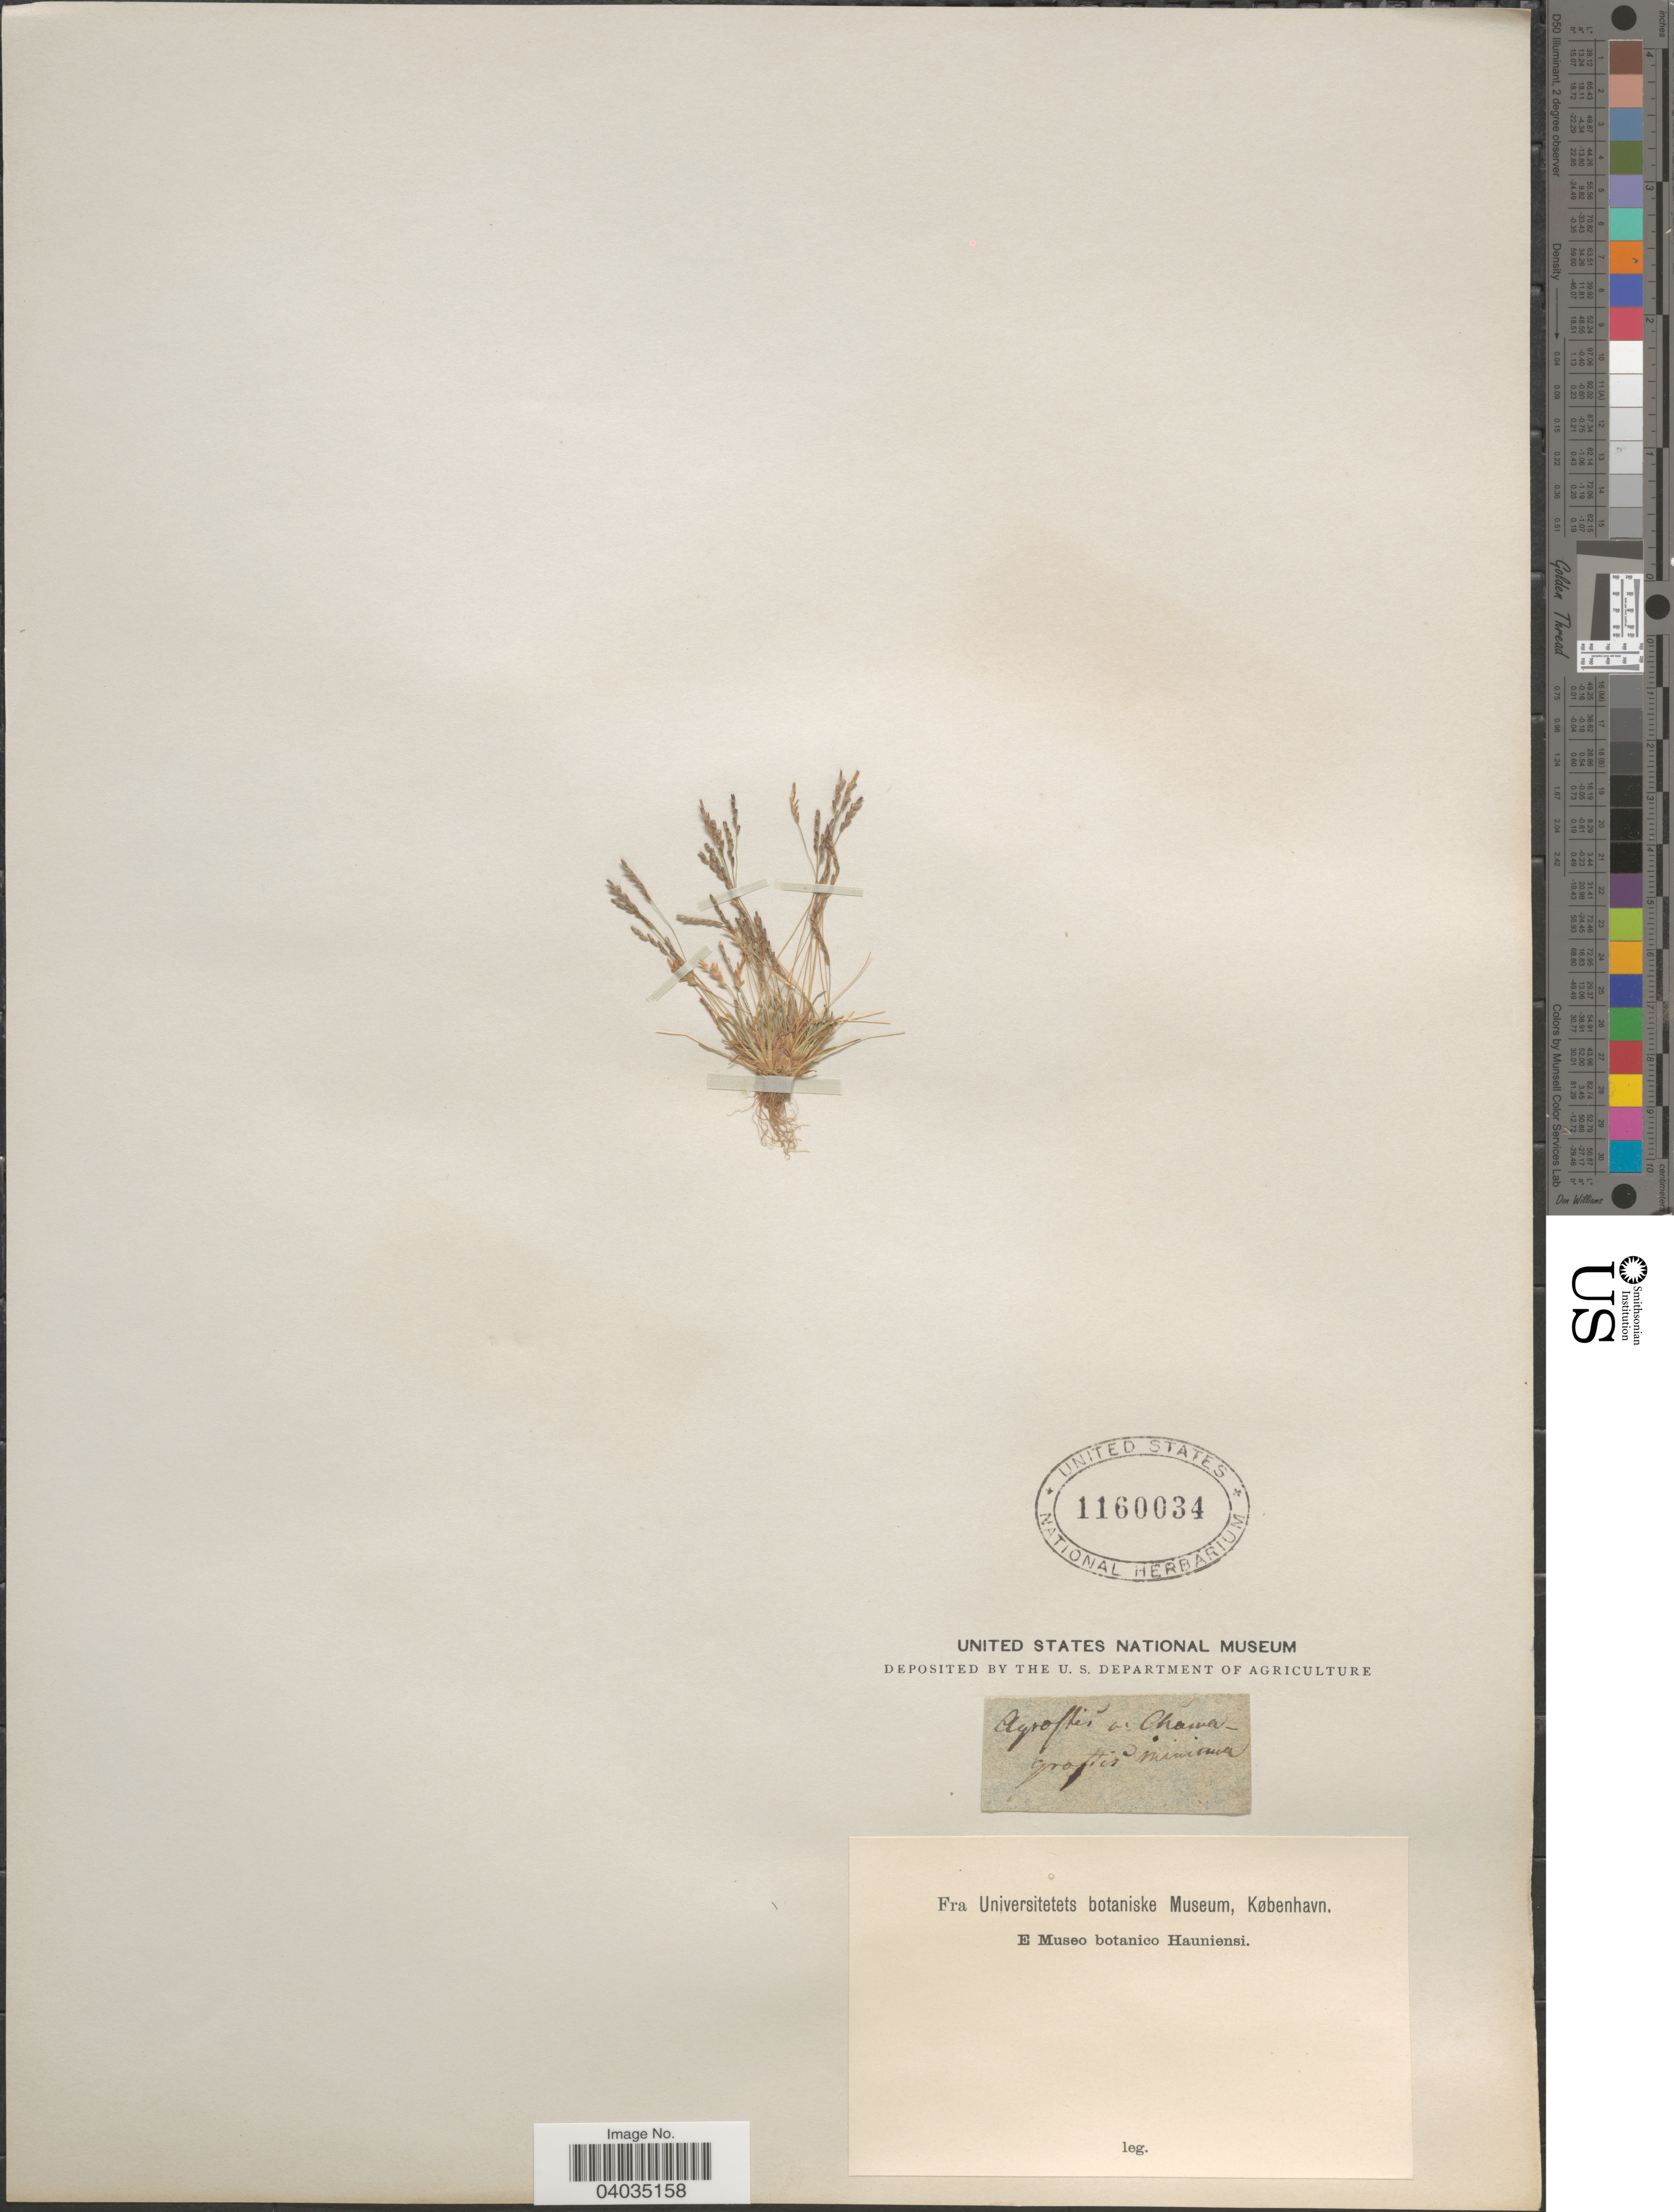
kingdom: Plantae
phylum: Tracheophyta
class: Liliopsida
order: Poales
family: Poaceae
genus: Mibora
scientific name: Mibora minima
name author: (L.) Desv.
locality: [illegible text].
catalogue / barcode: US 1160034